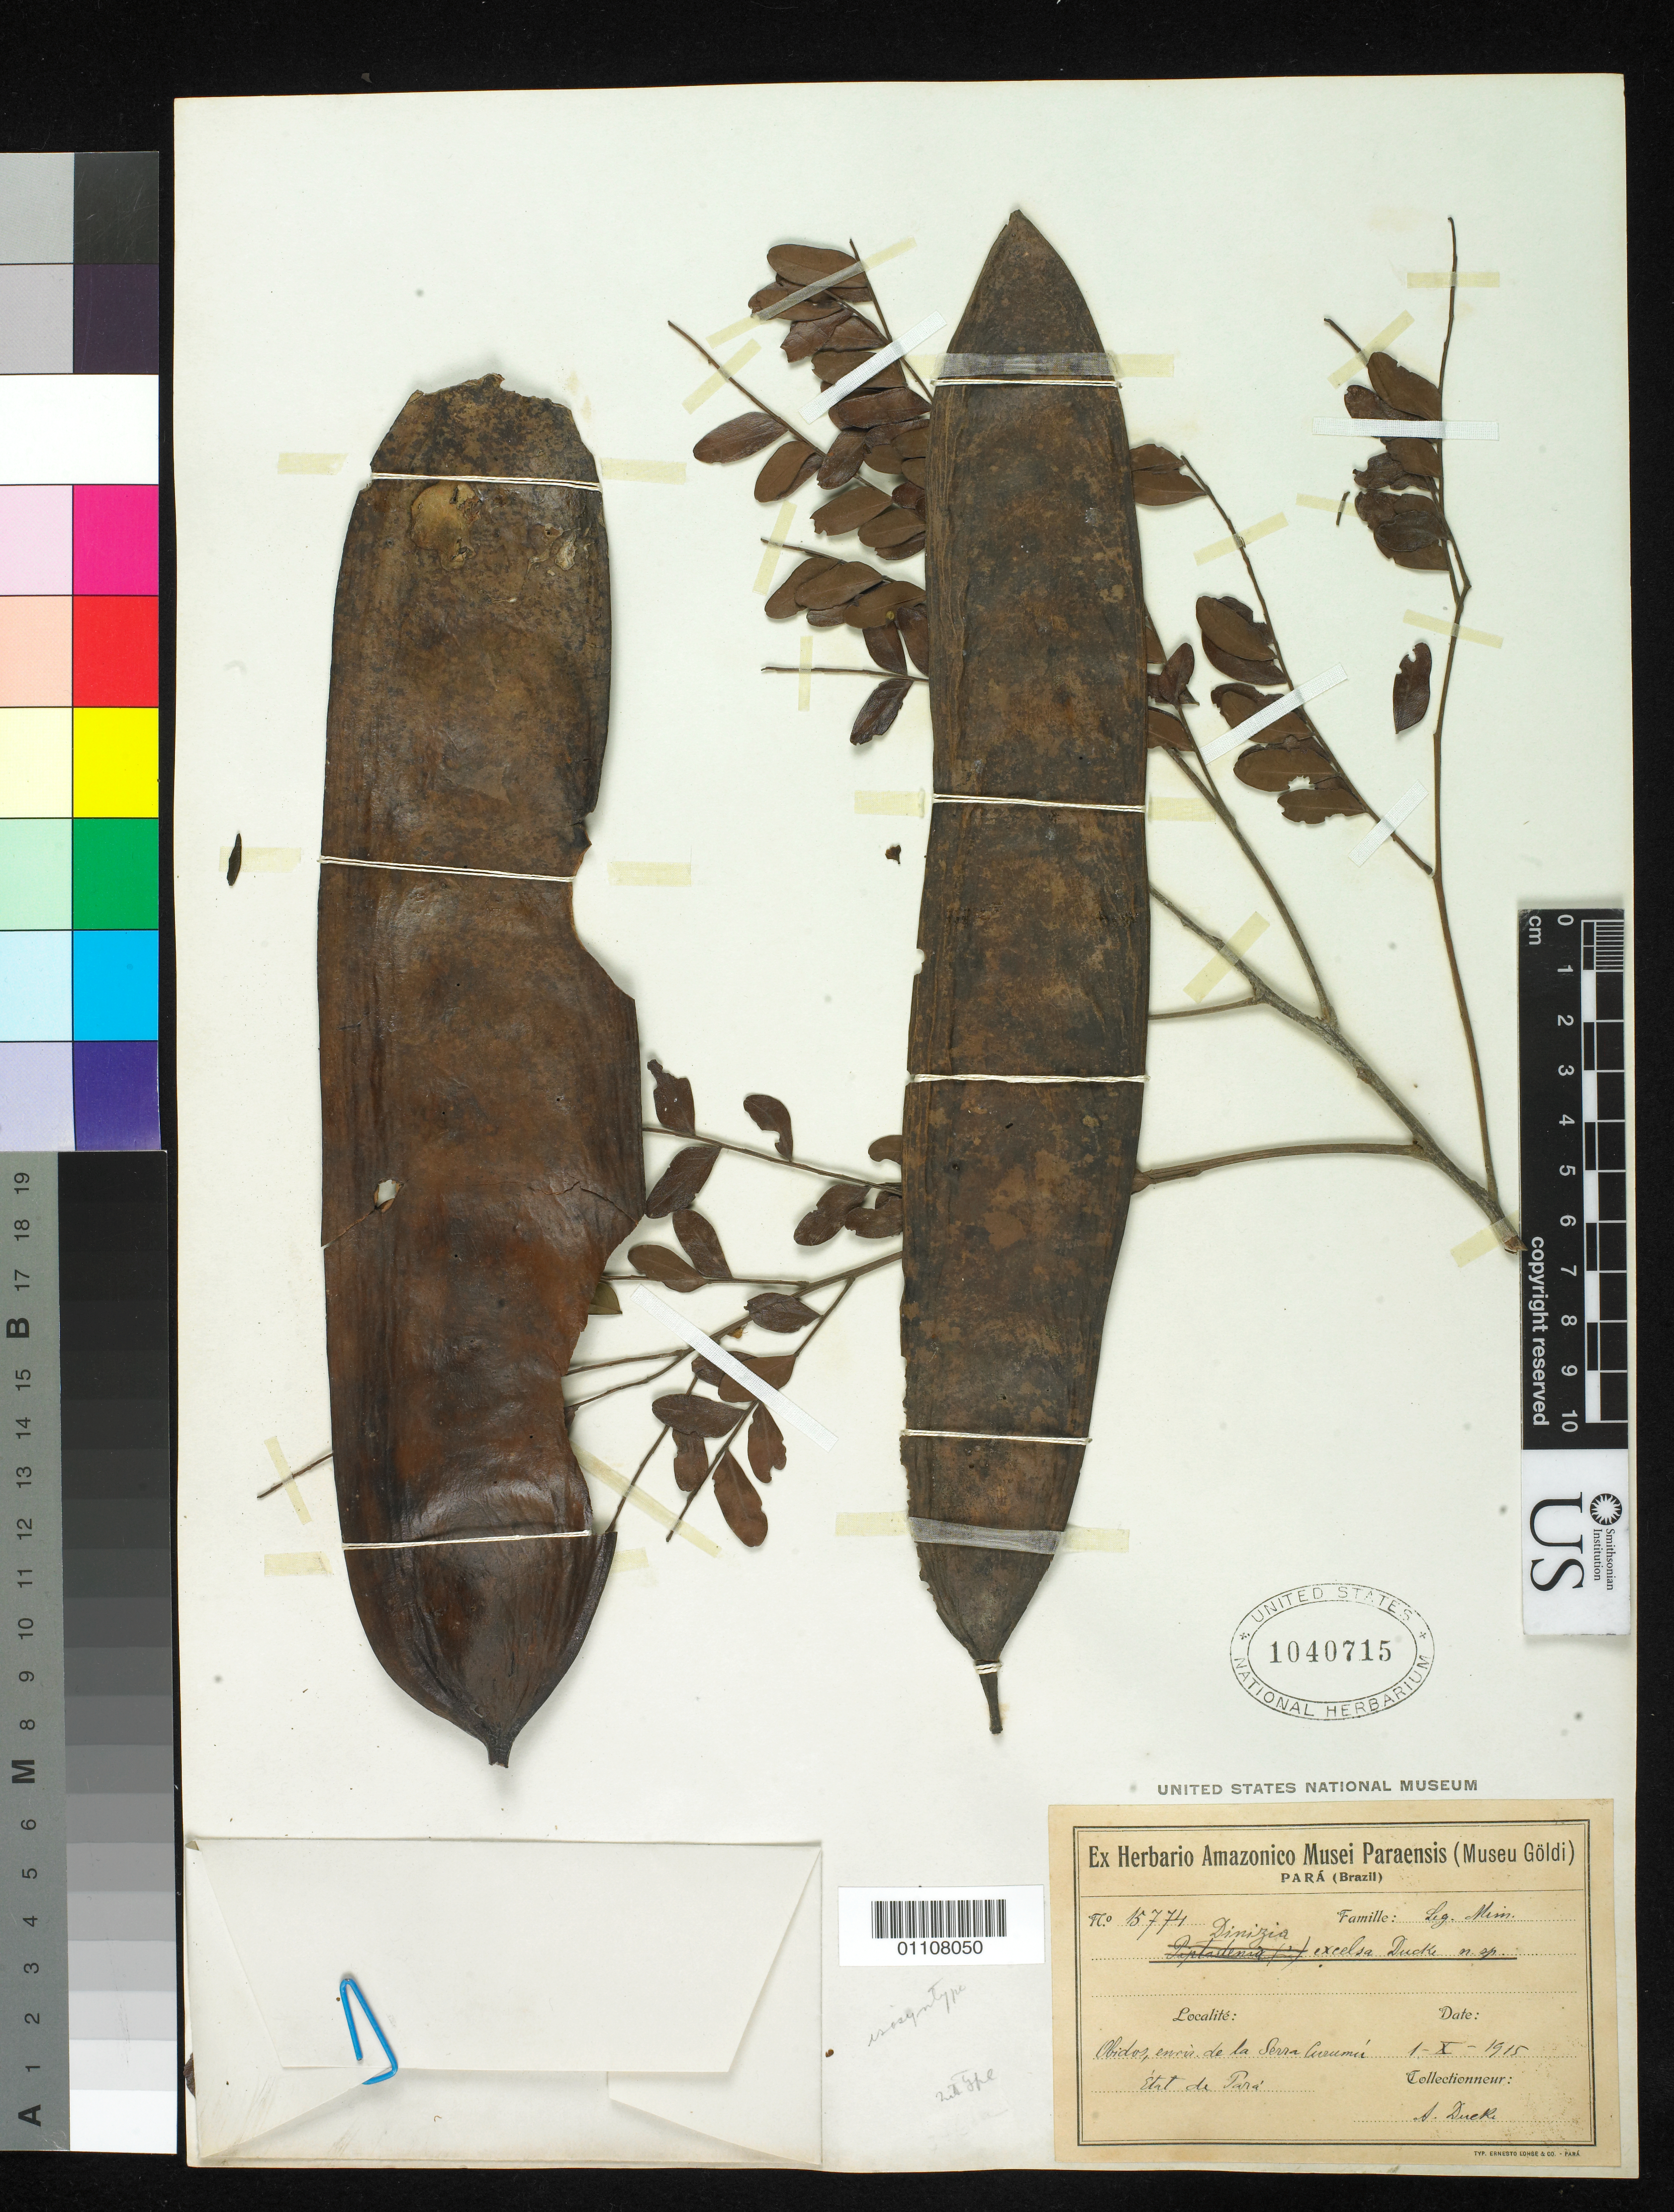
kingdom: Plantae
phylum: Tracheophyta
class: Magnoliopsida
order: Fabales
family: Fabaceae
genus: Dinizia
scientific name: Dinizia excelsa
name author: Ducke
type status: Syntype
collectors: A. Ducke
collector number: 15774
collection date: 1915-10-01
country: Brazil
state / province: Pará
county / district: Óbidos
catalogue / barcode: US 1040715